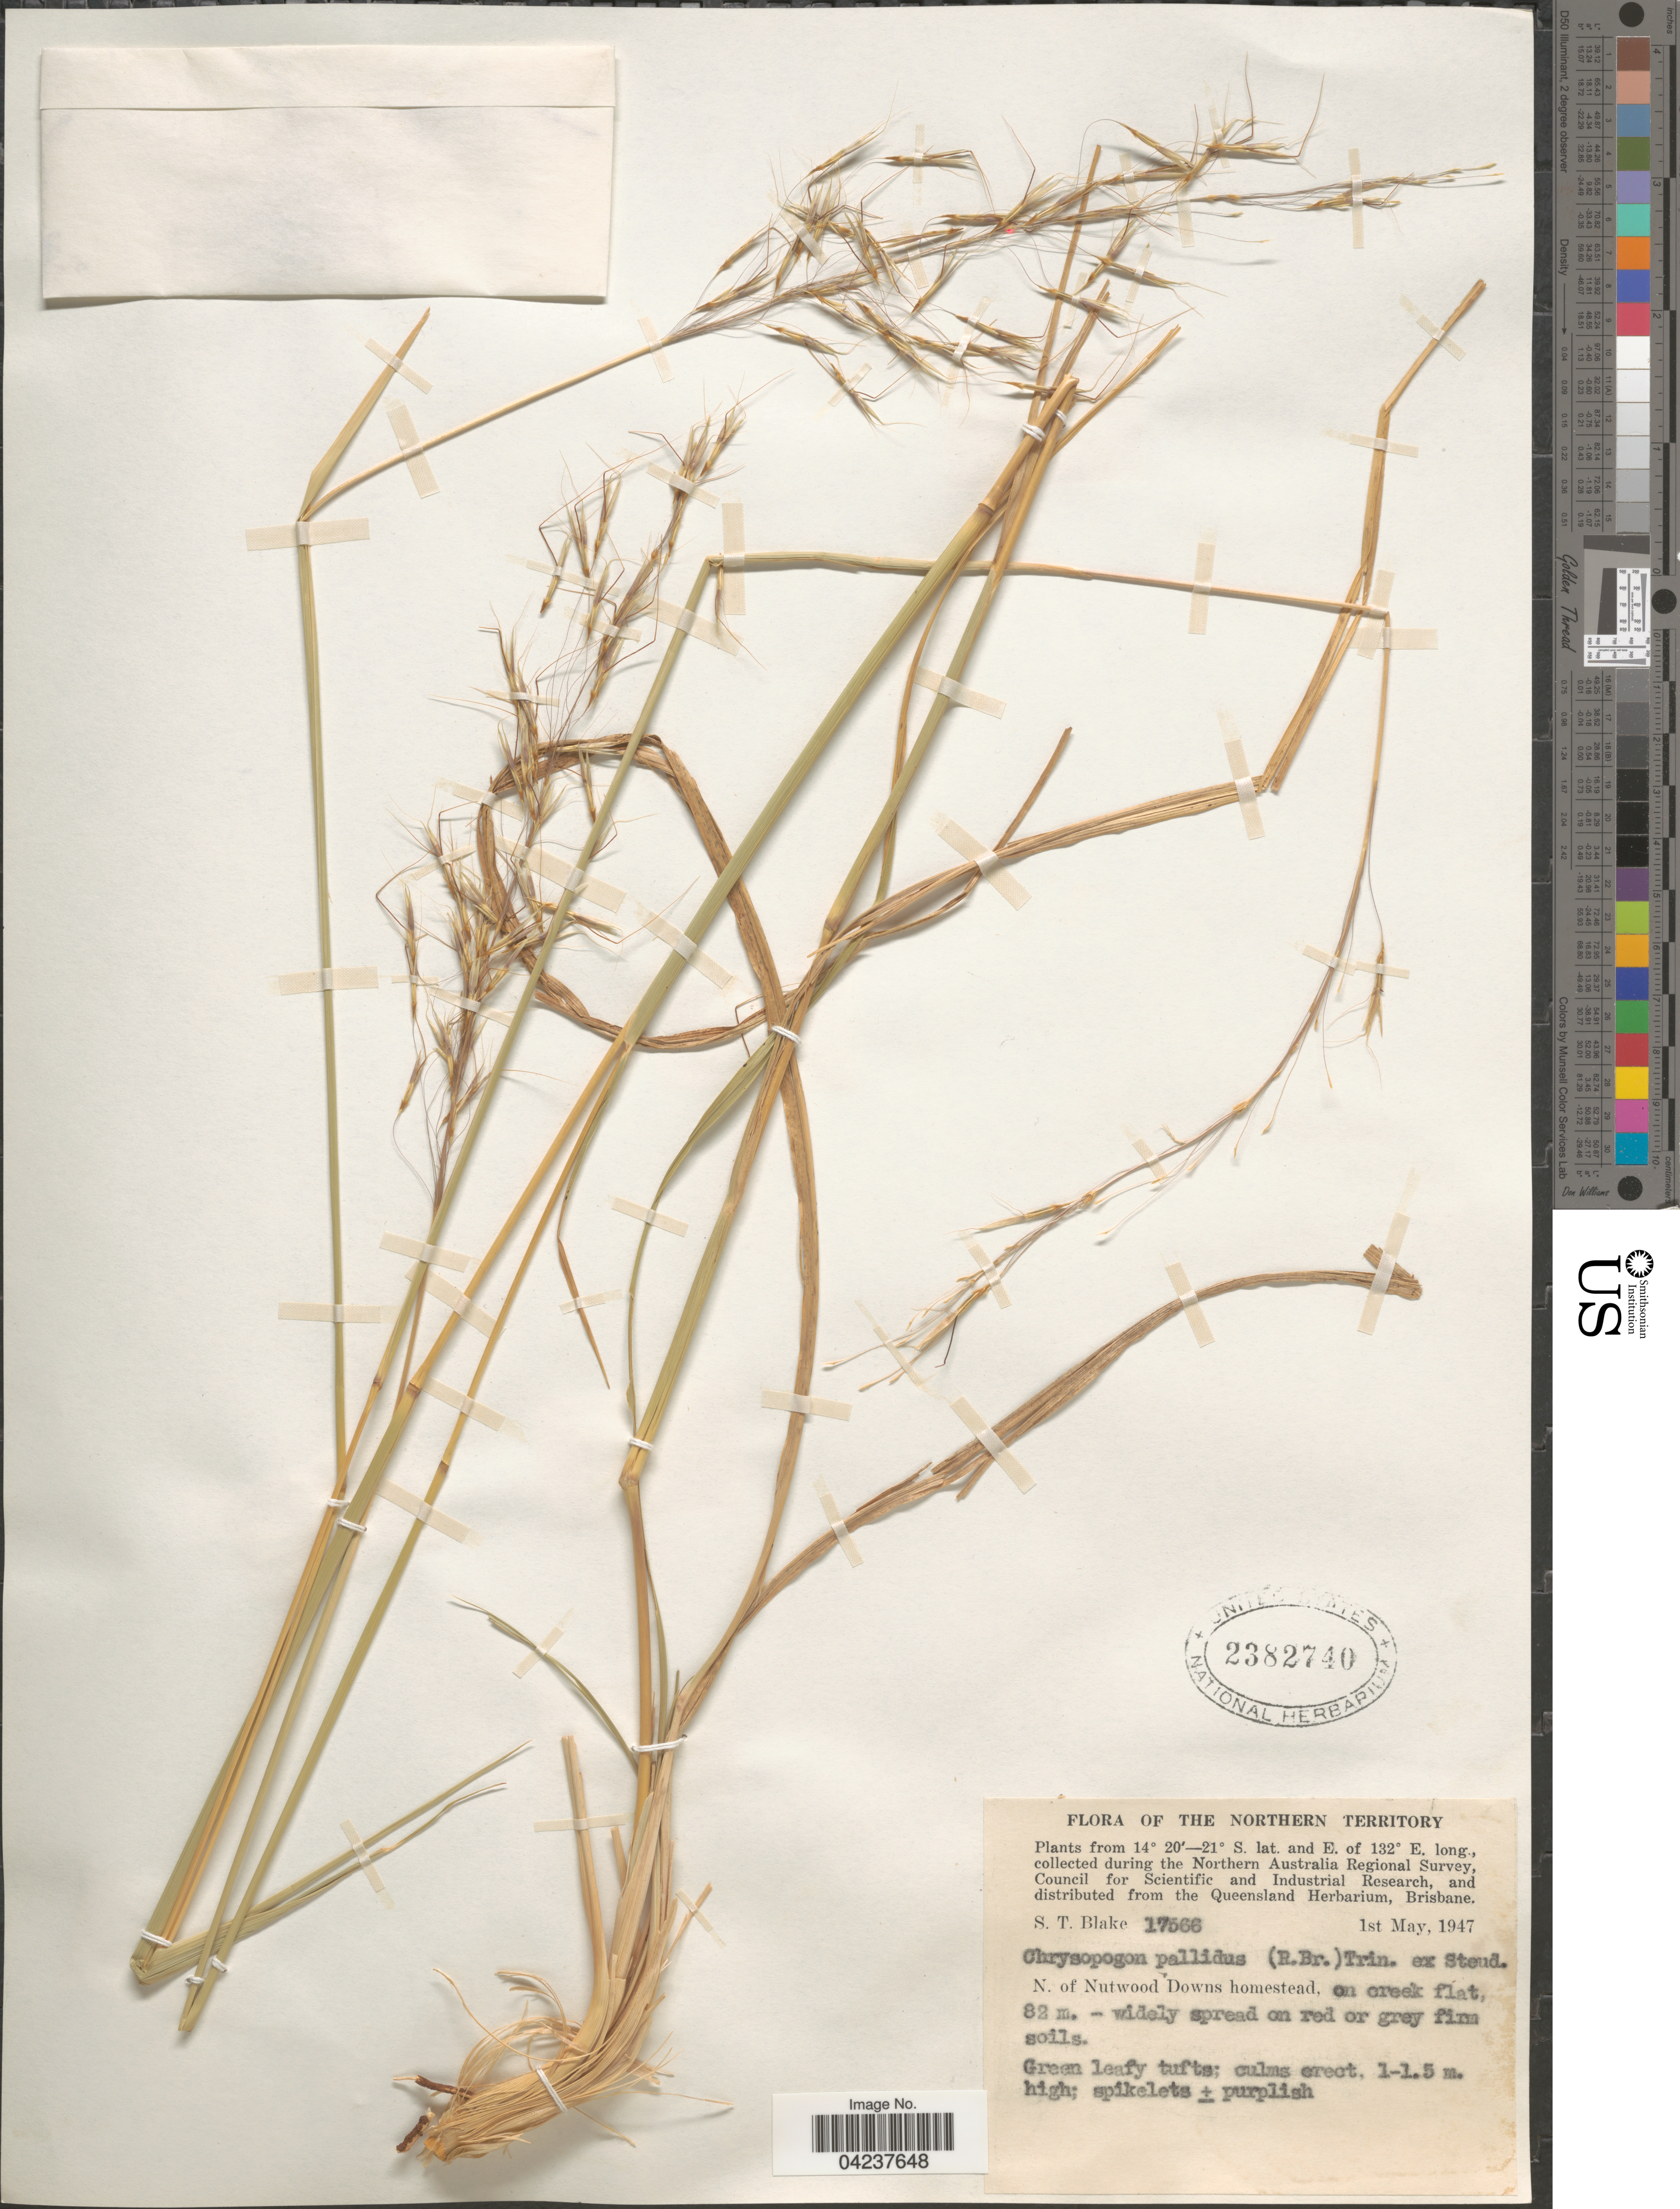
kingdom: Plantae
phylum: Tracheophyta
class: Liliopsida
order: Poales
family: Poaceae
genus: Chrysopogon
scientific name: Chrysopogon pallidus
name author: (R. Br.) Trin. ex Steud.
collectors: S. T. Blake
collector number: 17566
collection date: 1947-05-01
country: Australia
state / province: Northern Territory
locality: The Northern Australia Regional Survey. N. of Nutwood Downs homestead, on creek flat.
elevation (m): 82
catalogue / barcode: US 2382740